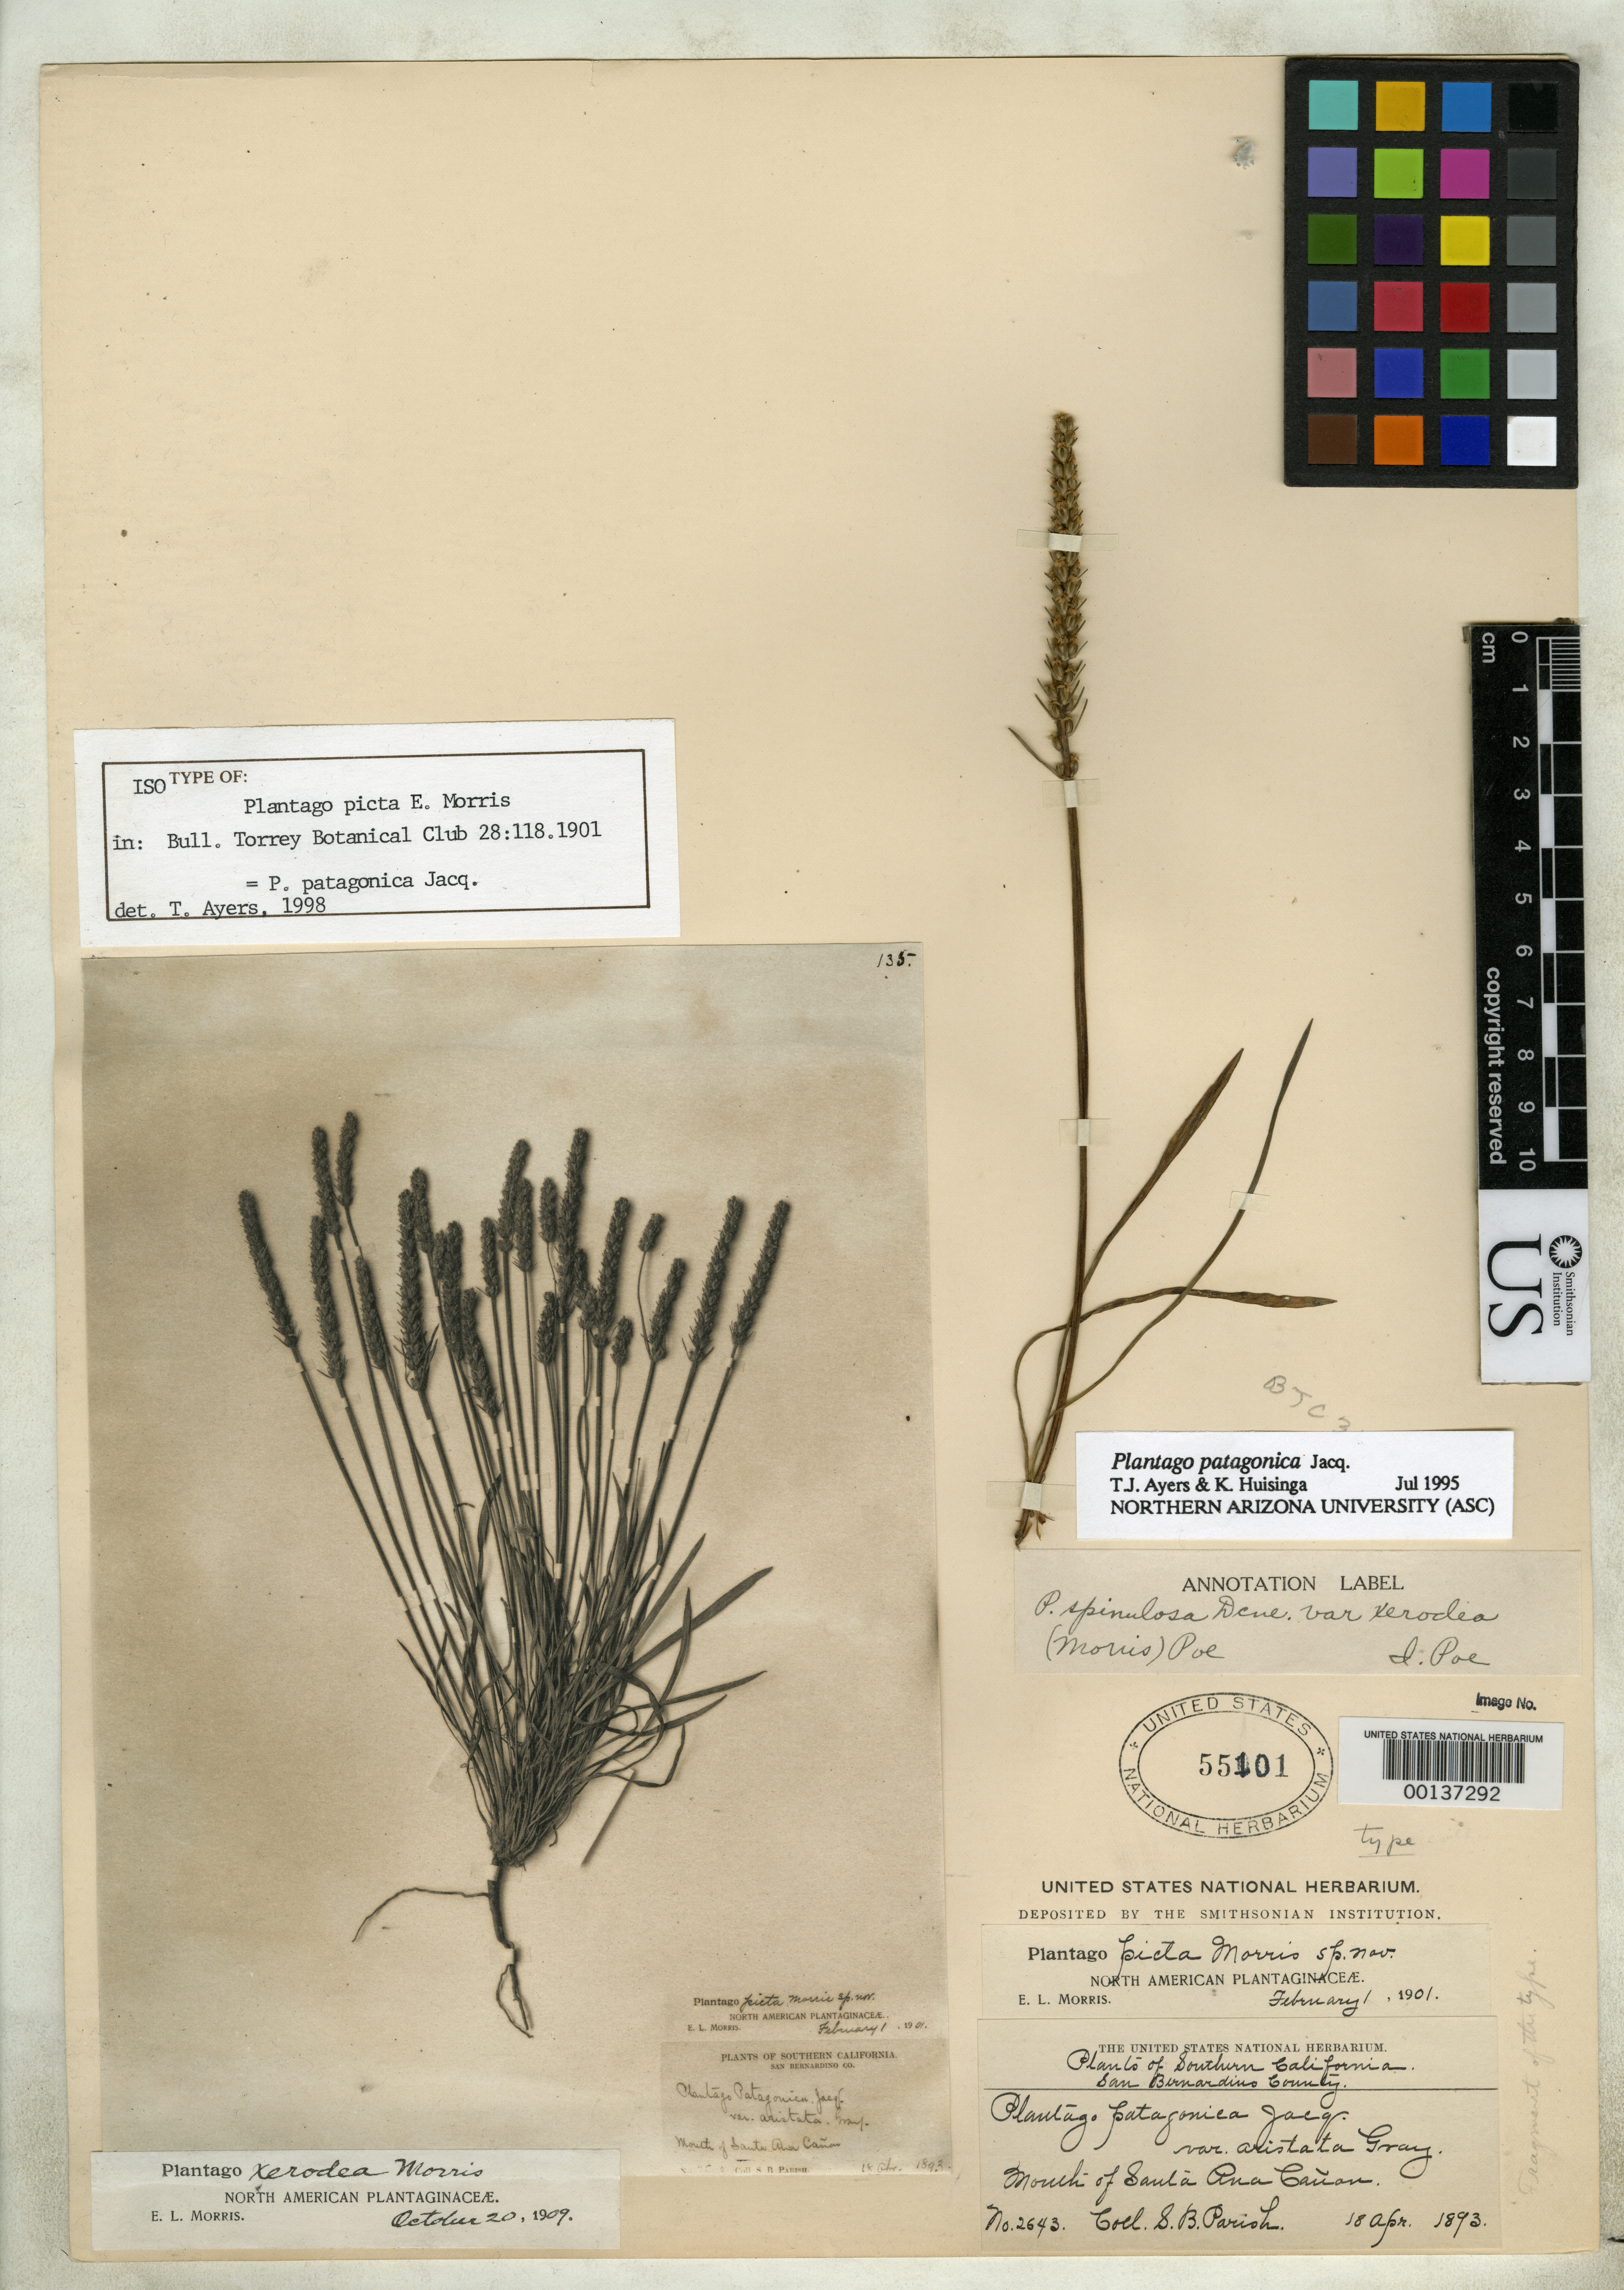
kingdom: Plantae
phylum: Tracheophyta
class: Magnoliopsida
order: Lamiales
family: Plantaginaceae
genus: Plantago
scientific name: Plantago picta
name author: E. Morris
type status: Isotype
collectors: S. B. Parish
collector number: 2643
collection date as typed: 18 Apr 1893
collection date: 1893-04-18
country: United States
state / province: California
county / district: San Bernardino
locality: Mouth of Santa Ana Canyon.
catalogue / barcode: US 55101